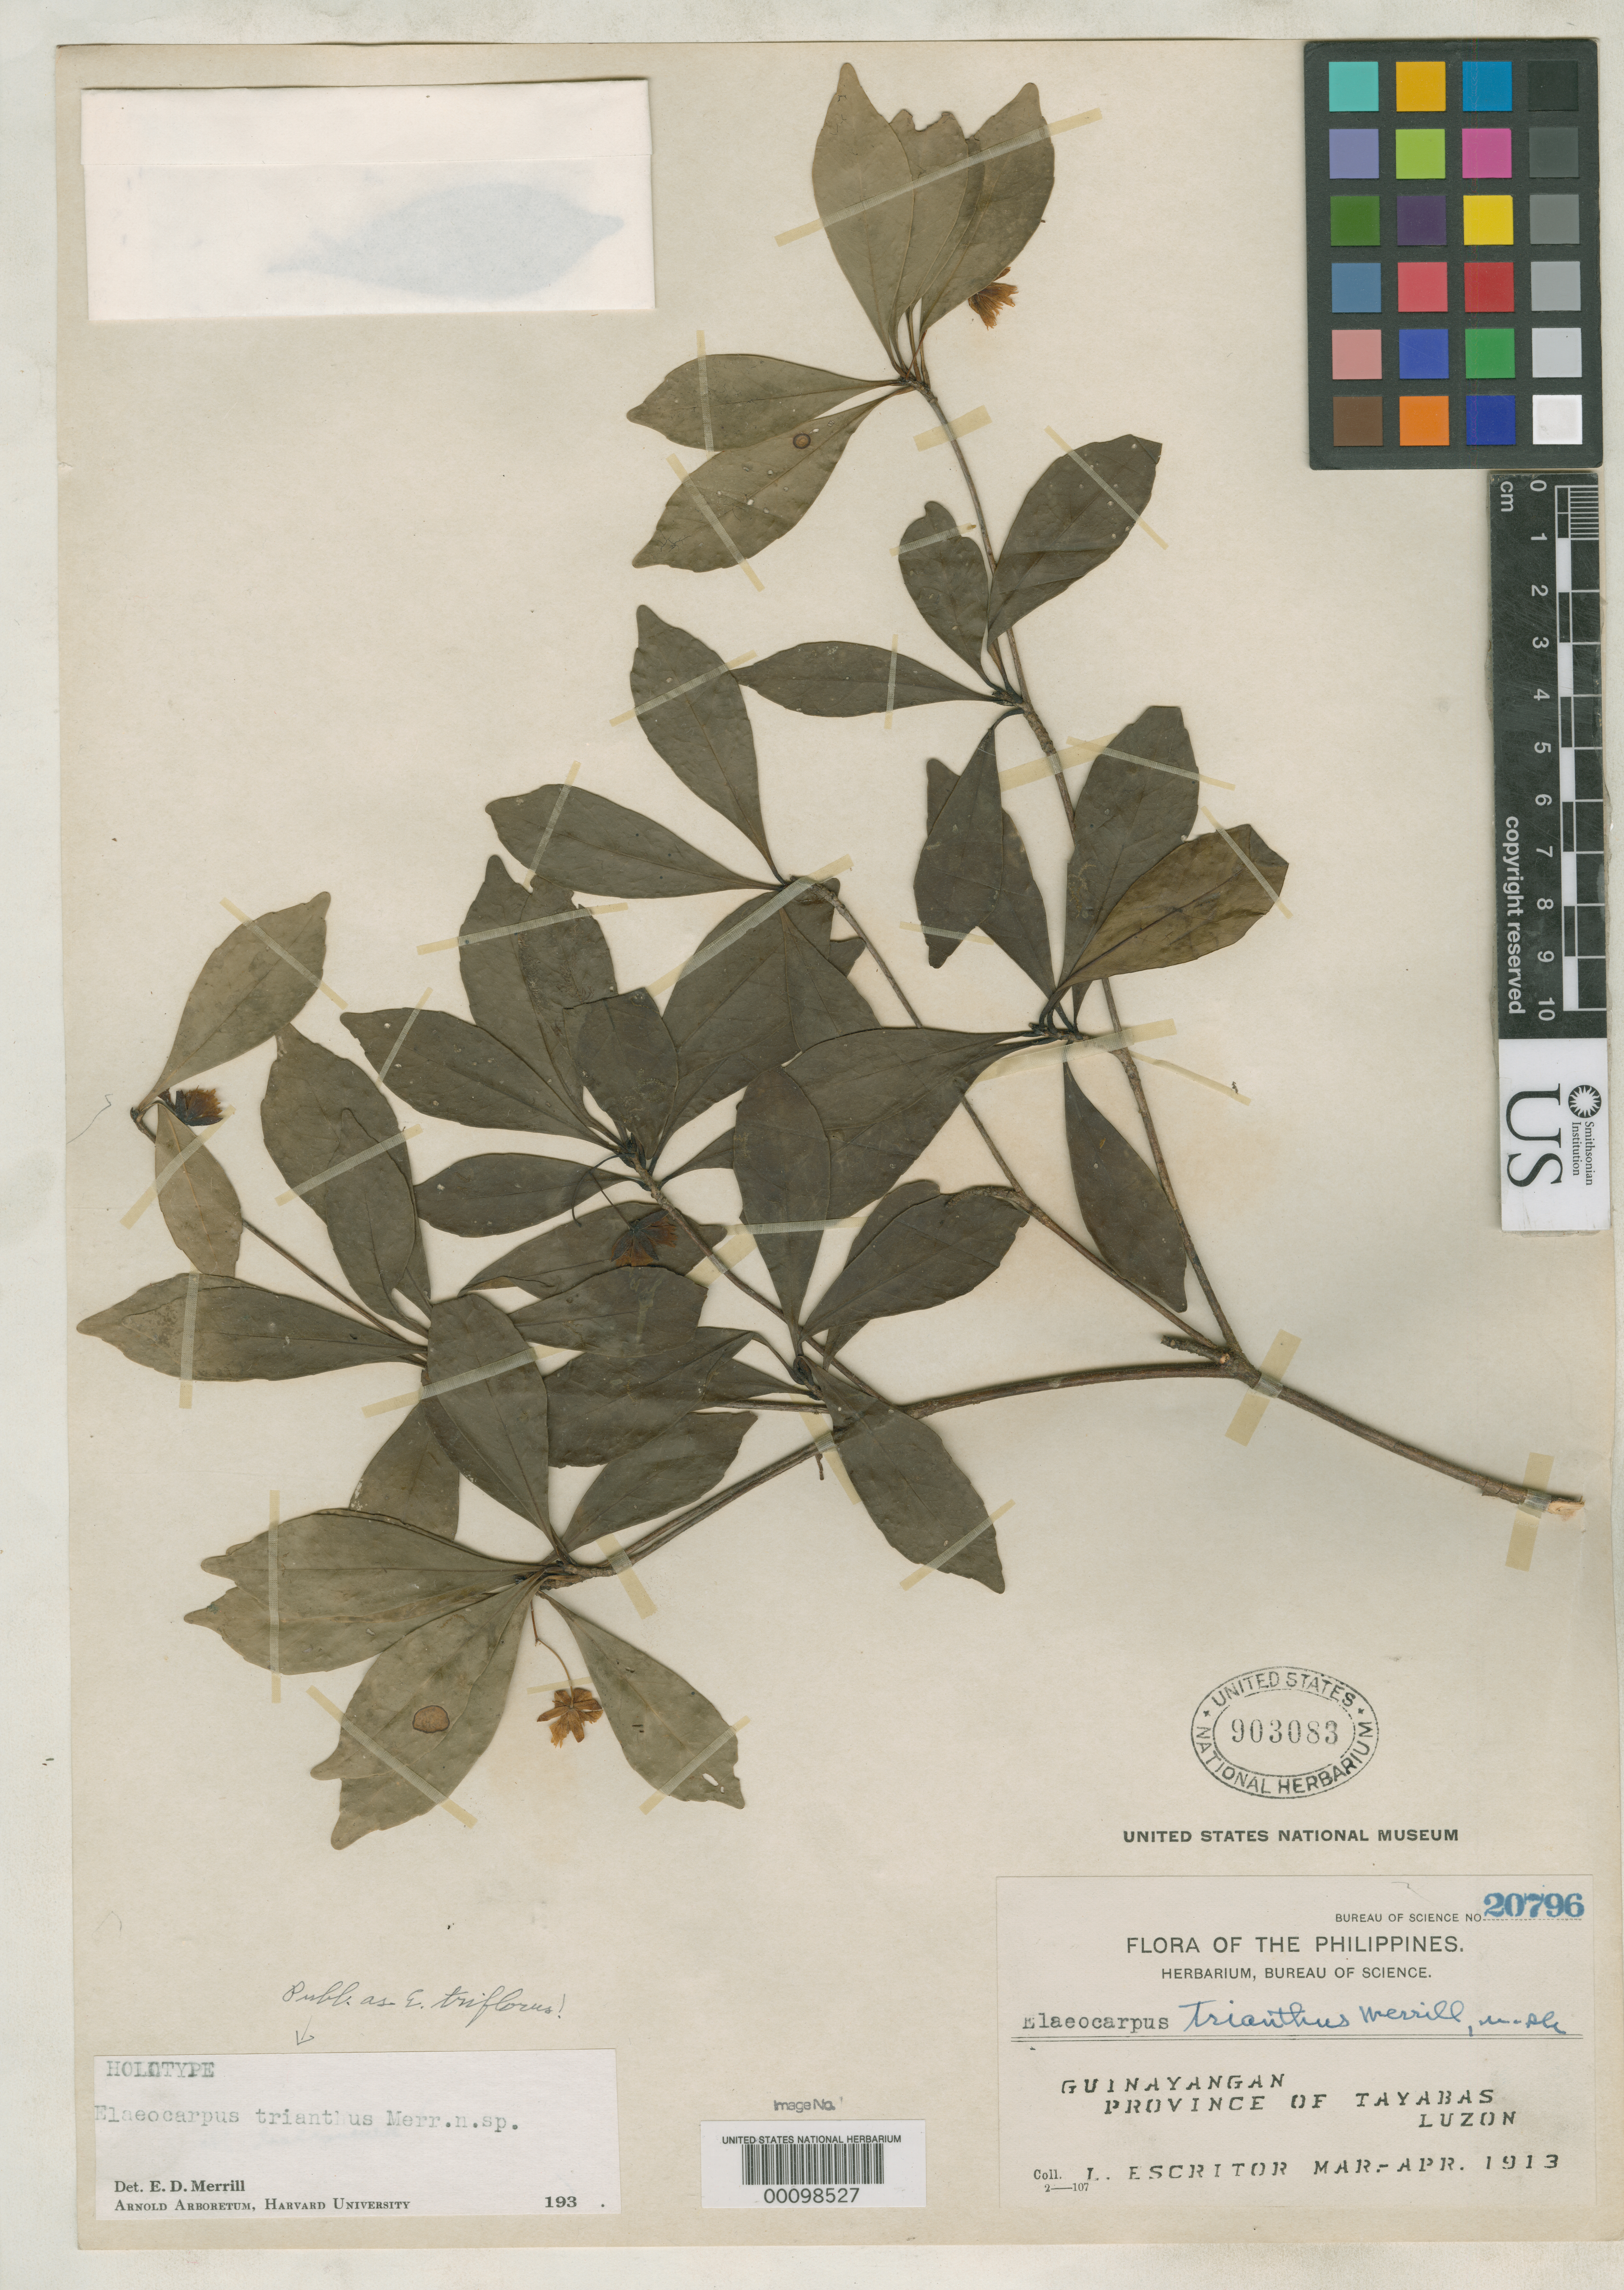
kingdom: Plantae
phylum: Tracheophyta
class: Magnoliopsida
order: Oxalidales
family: Elaeocarpaceae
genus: Elaeocarpus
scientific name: Elaeocarpus triflorus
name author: Merr.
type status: Holotype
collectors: L. Escritor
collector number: Bur. Sci. 20796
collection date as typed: Mar 1913 to -- Apr 1913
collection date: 1913-03/1913-04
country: Philippines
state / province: Calabarzon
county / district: Quezon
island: Luzon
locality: Guinayangan.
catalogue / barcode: US 903083